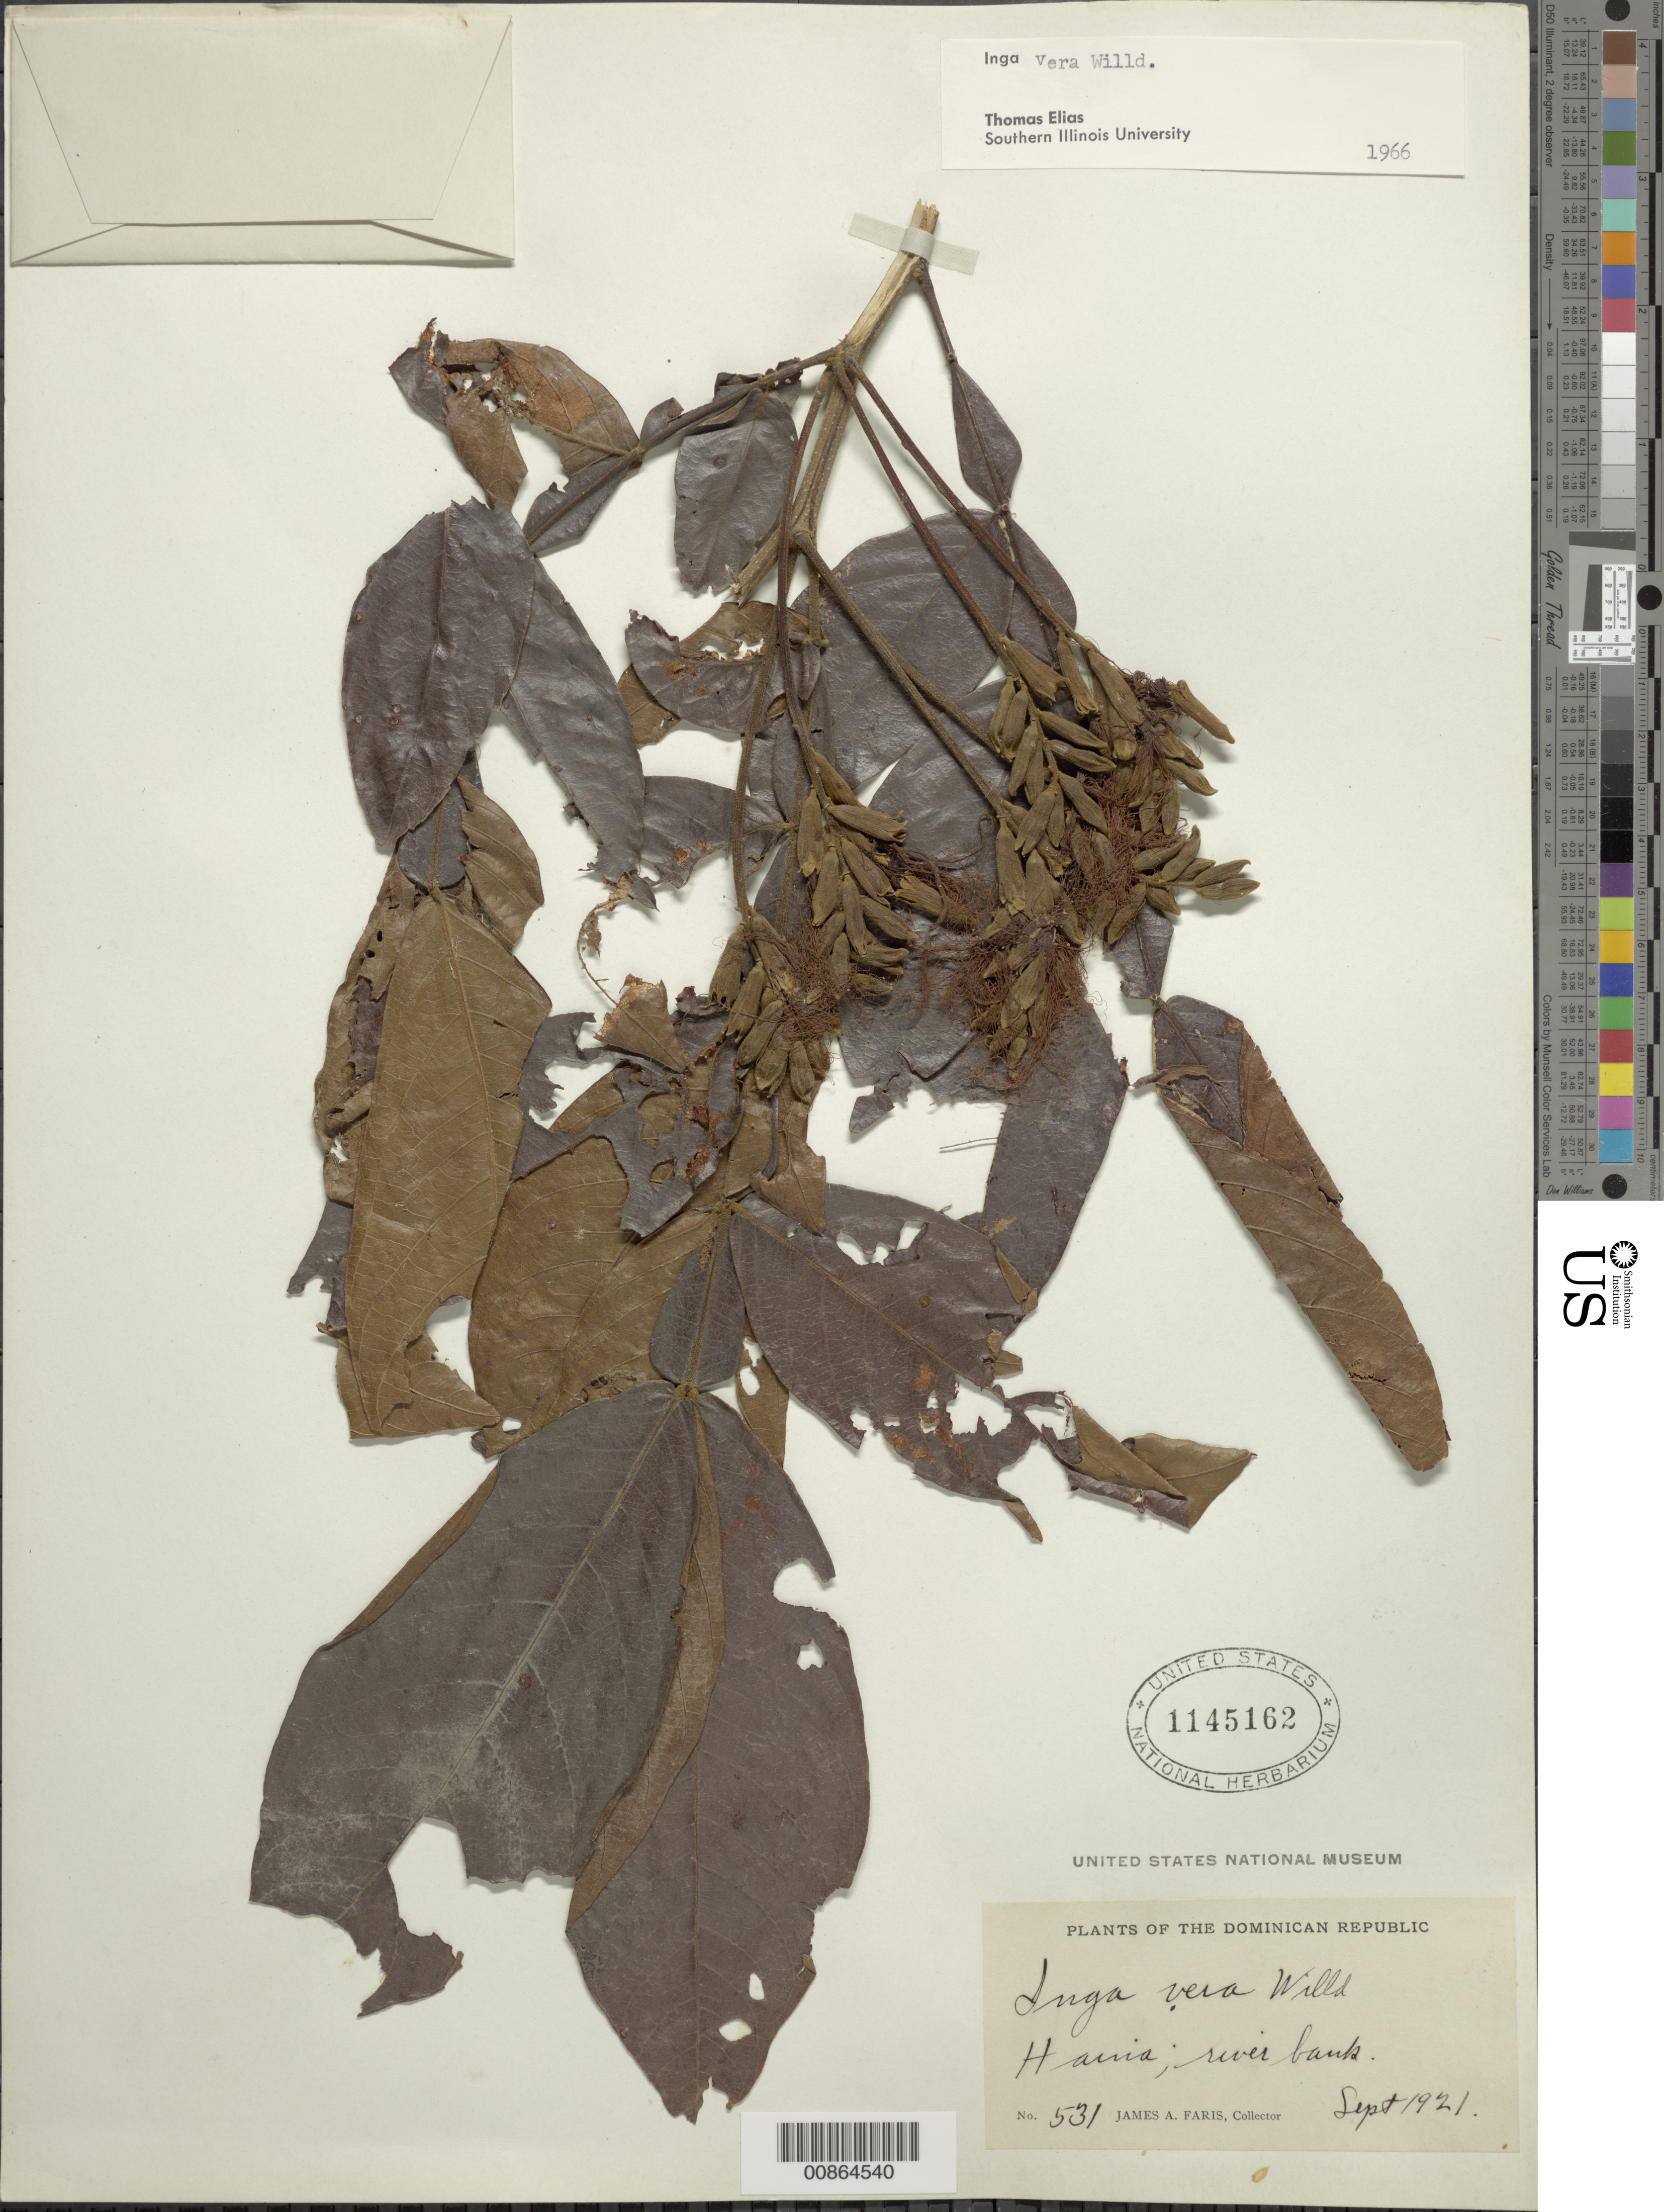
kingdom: Plantae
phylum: Tracheophyta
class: Magnoliopsida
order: Fabales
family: Fabaceae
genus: Inga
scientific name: Inga vera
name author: Willd.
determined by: Elias, T., (SIU), Southern Illinois University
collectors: J. Faris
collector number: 531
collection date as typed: Sep 1921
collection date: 1921-09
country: Dominican Republic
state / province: San Cristóbal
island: Hispaniola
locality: Haina.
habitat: River bank.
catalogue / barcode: US 1145162